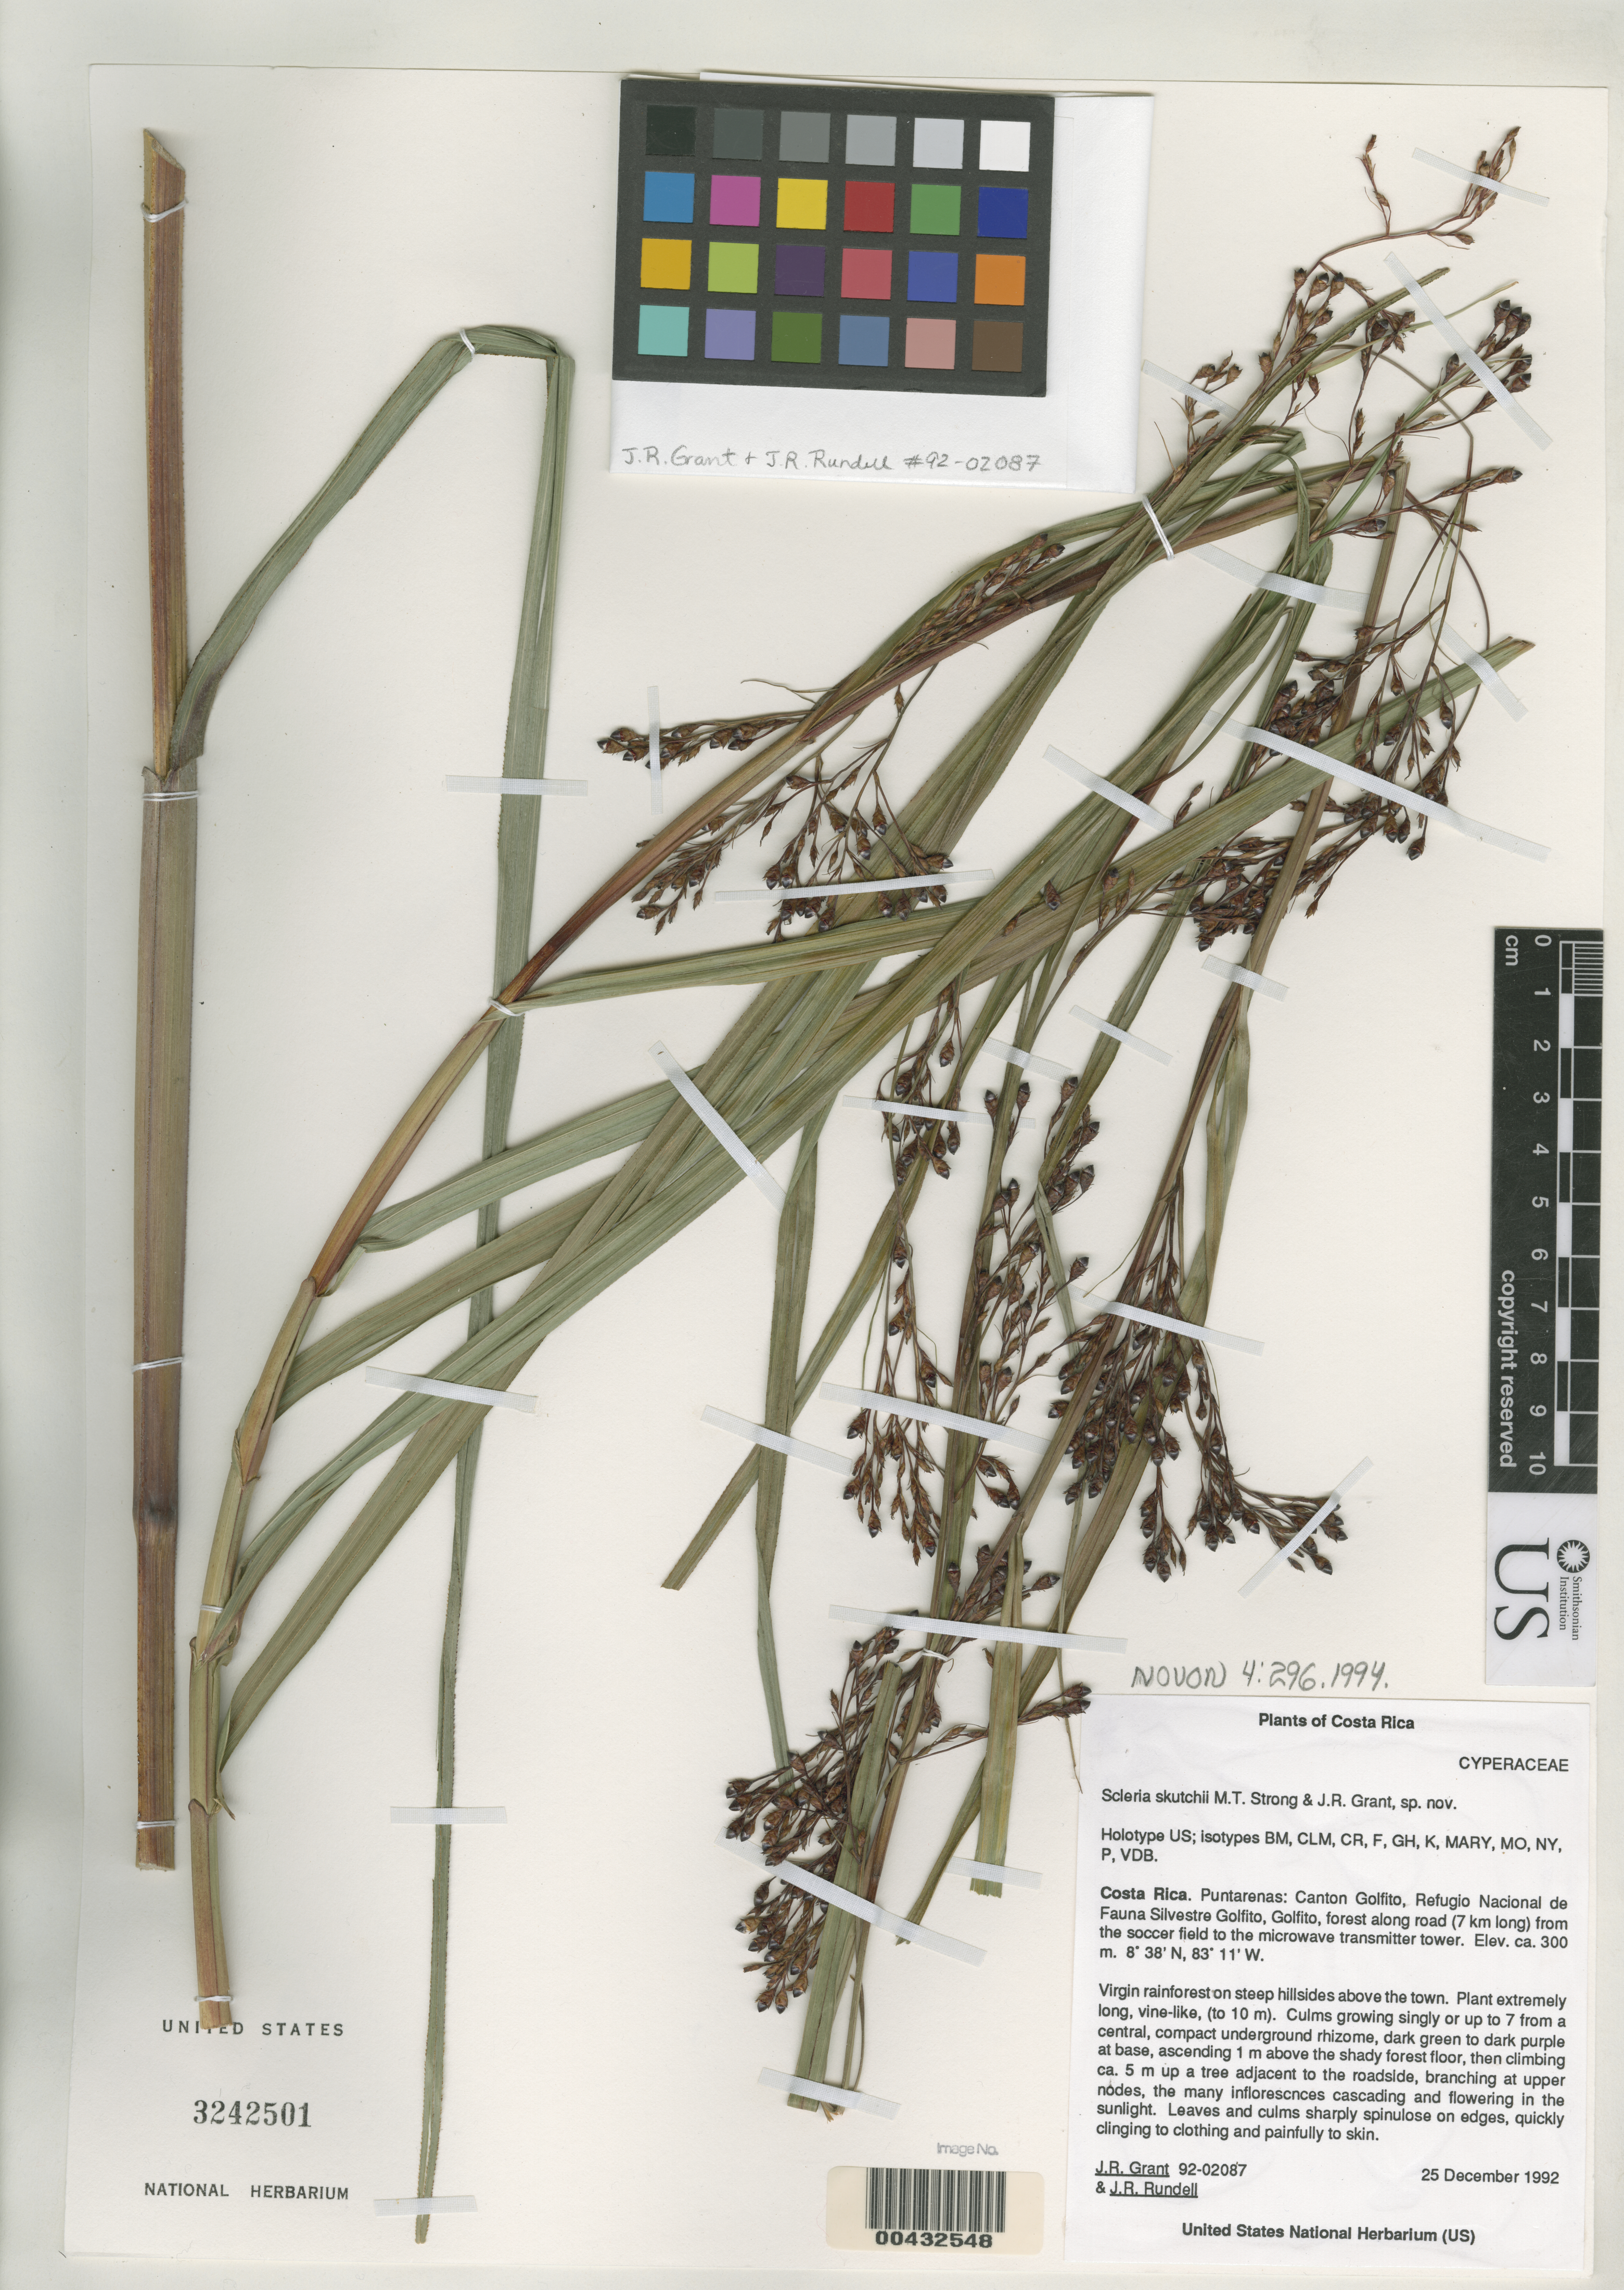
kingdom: Plantae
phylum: Tracheophyta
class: Liliopsida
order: Poales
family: Cyperaceae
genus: Scleria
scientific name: Scleria skutchii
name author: M.T. Strong & J.R. Grant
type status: Holotype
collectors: J. R. Grant & J. R. Rundell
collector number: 92-02087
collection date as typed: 25 Dec 1992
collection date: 1992-12-25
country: Costa Rica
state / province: Puntarenas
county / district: Canton Golfito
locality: Regugionacional de Fauna Silvestre Golfito, forest along road (7 km) from soccer field to microwave tower.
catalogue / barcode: US 324501